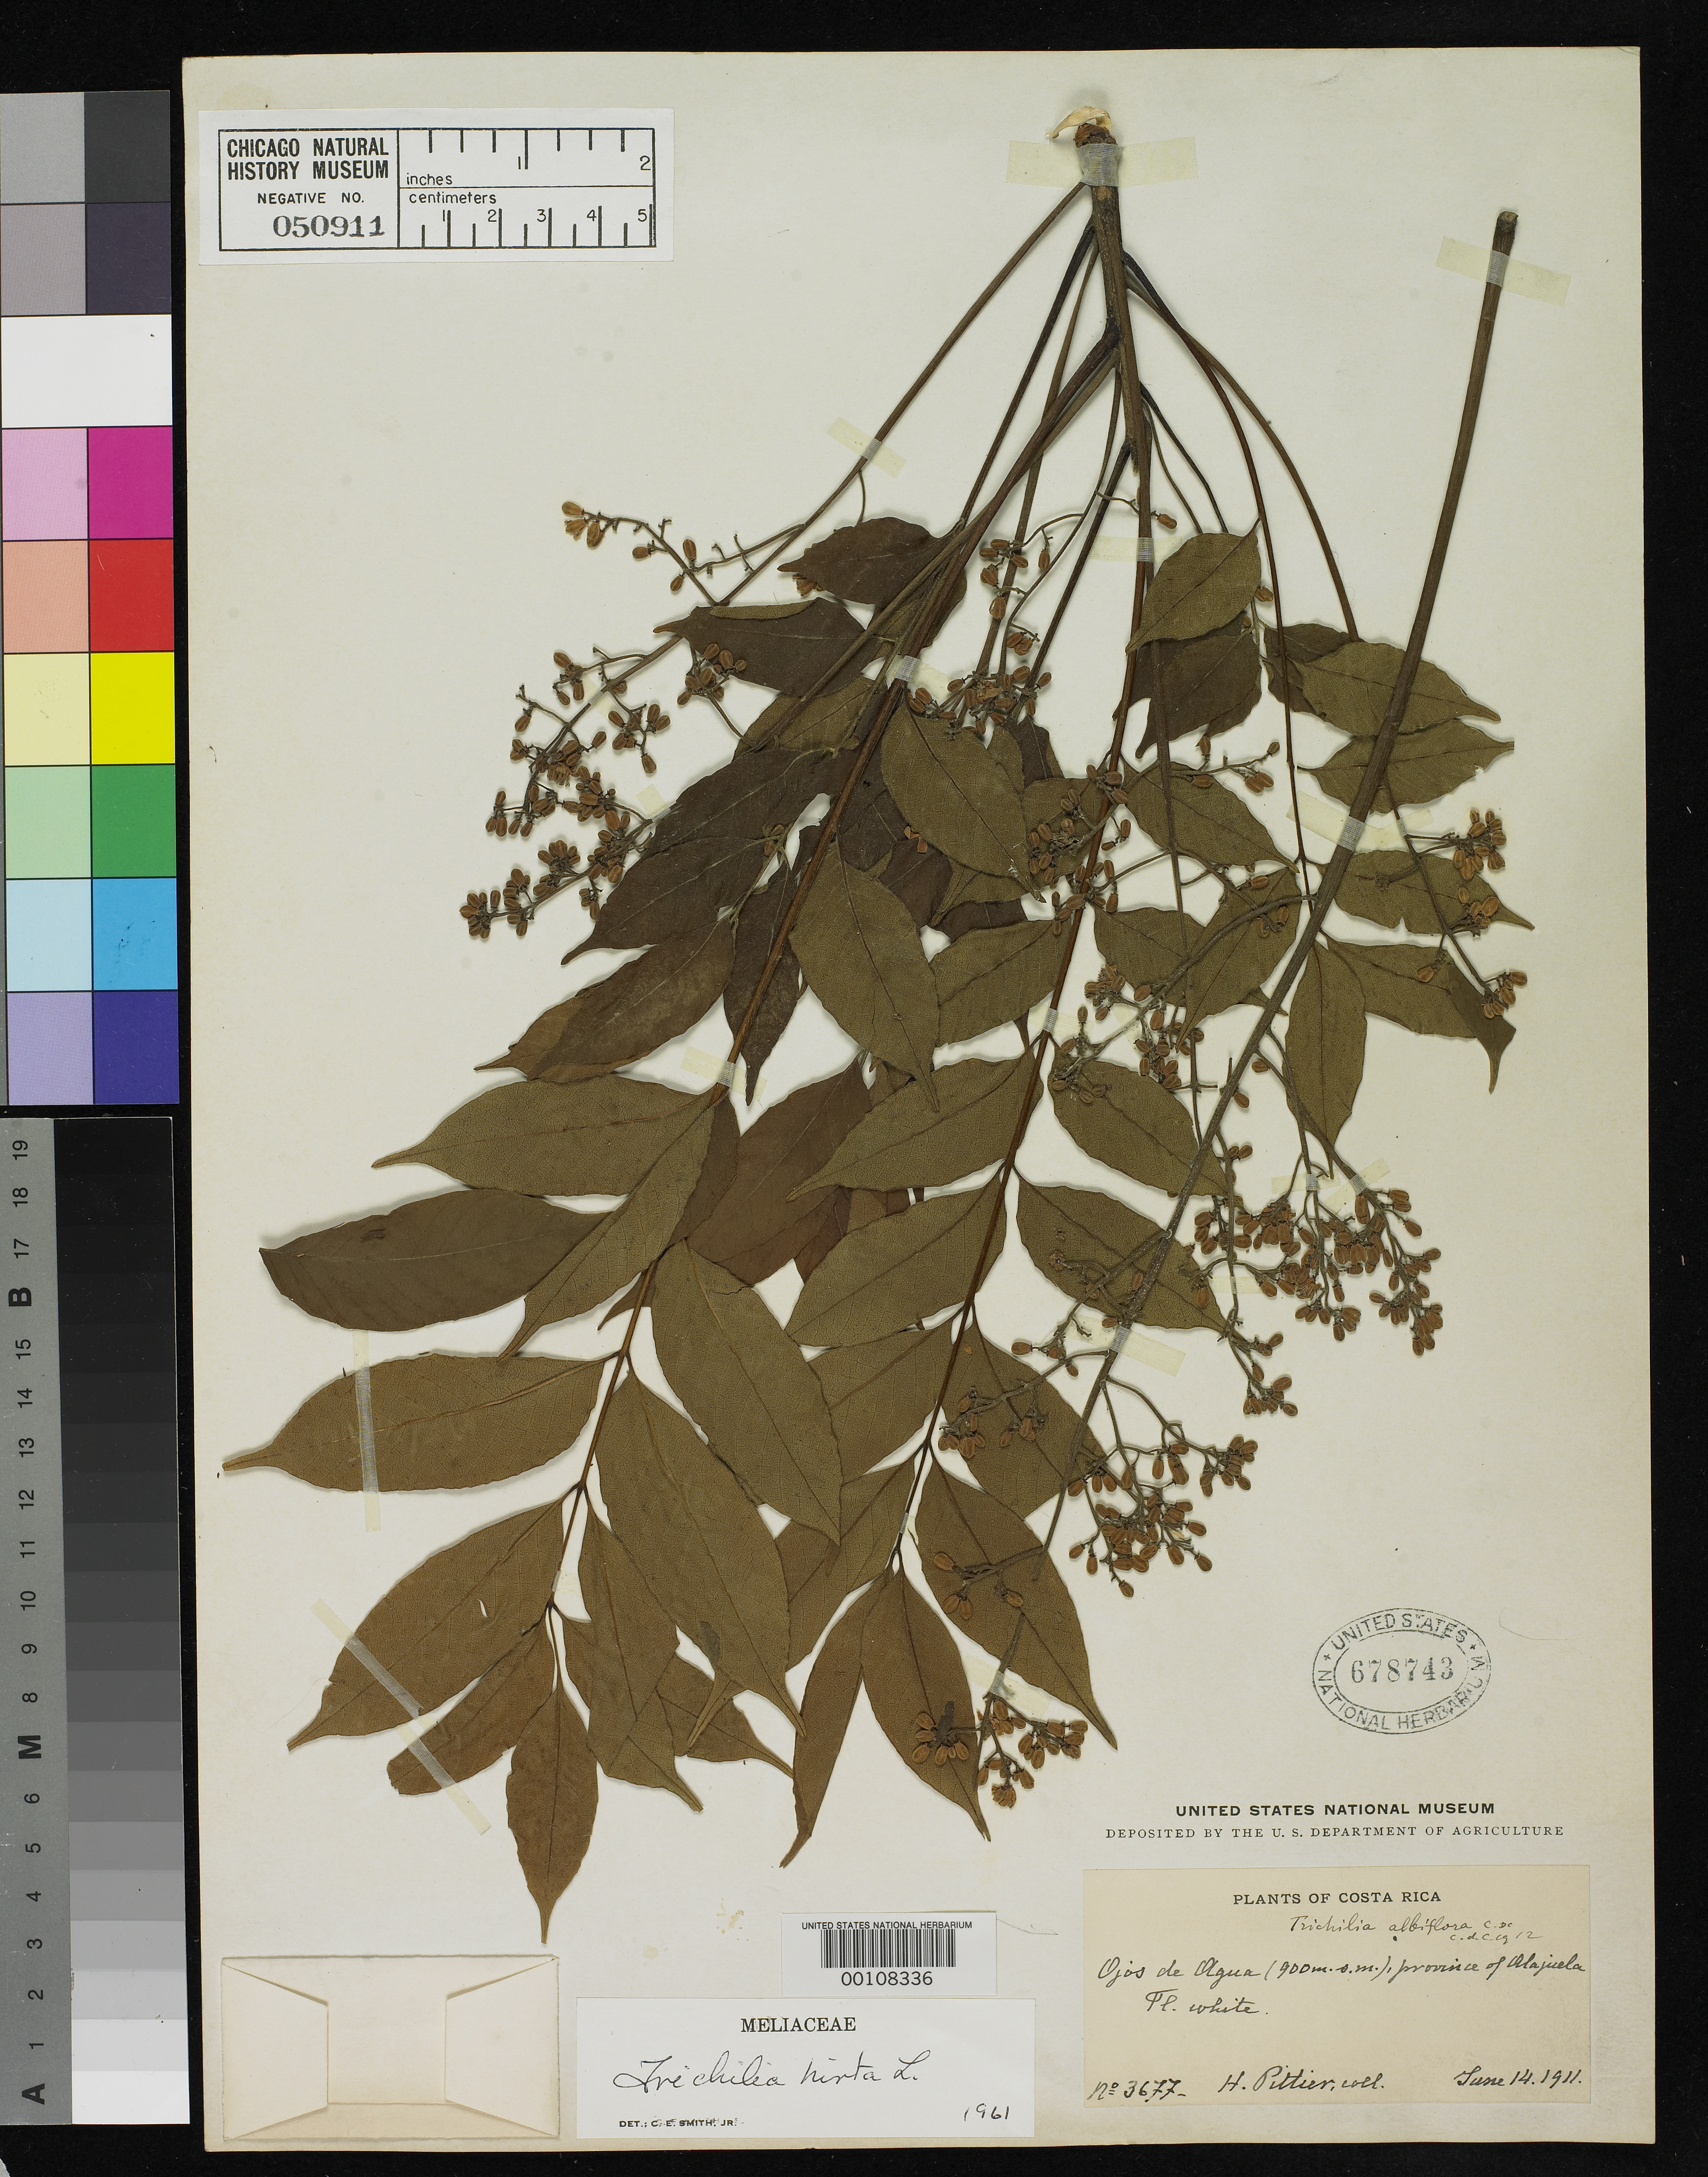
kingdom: Plantae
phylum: Tracheophyta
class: Magnoliopsida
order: Sapindales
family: Meliaceae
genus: Trichilia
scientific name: Trichilia albiflora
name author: C. DC.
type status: Holotype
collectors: H. F. Pittier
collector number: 3677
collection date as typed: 14 Jun 1911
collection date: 1911-06-14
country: Costa Rica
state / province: Alajuela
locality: Ojos de Agua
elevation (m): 900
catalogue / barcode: US 678743